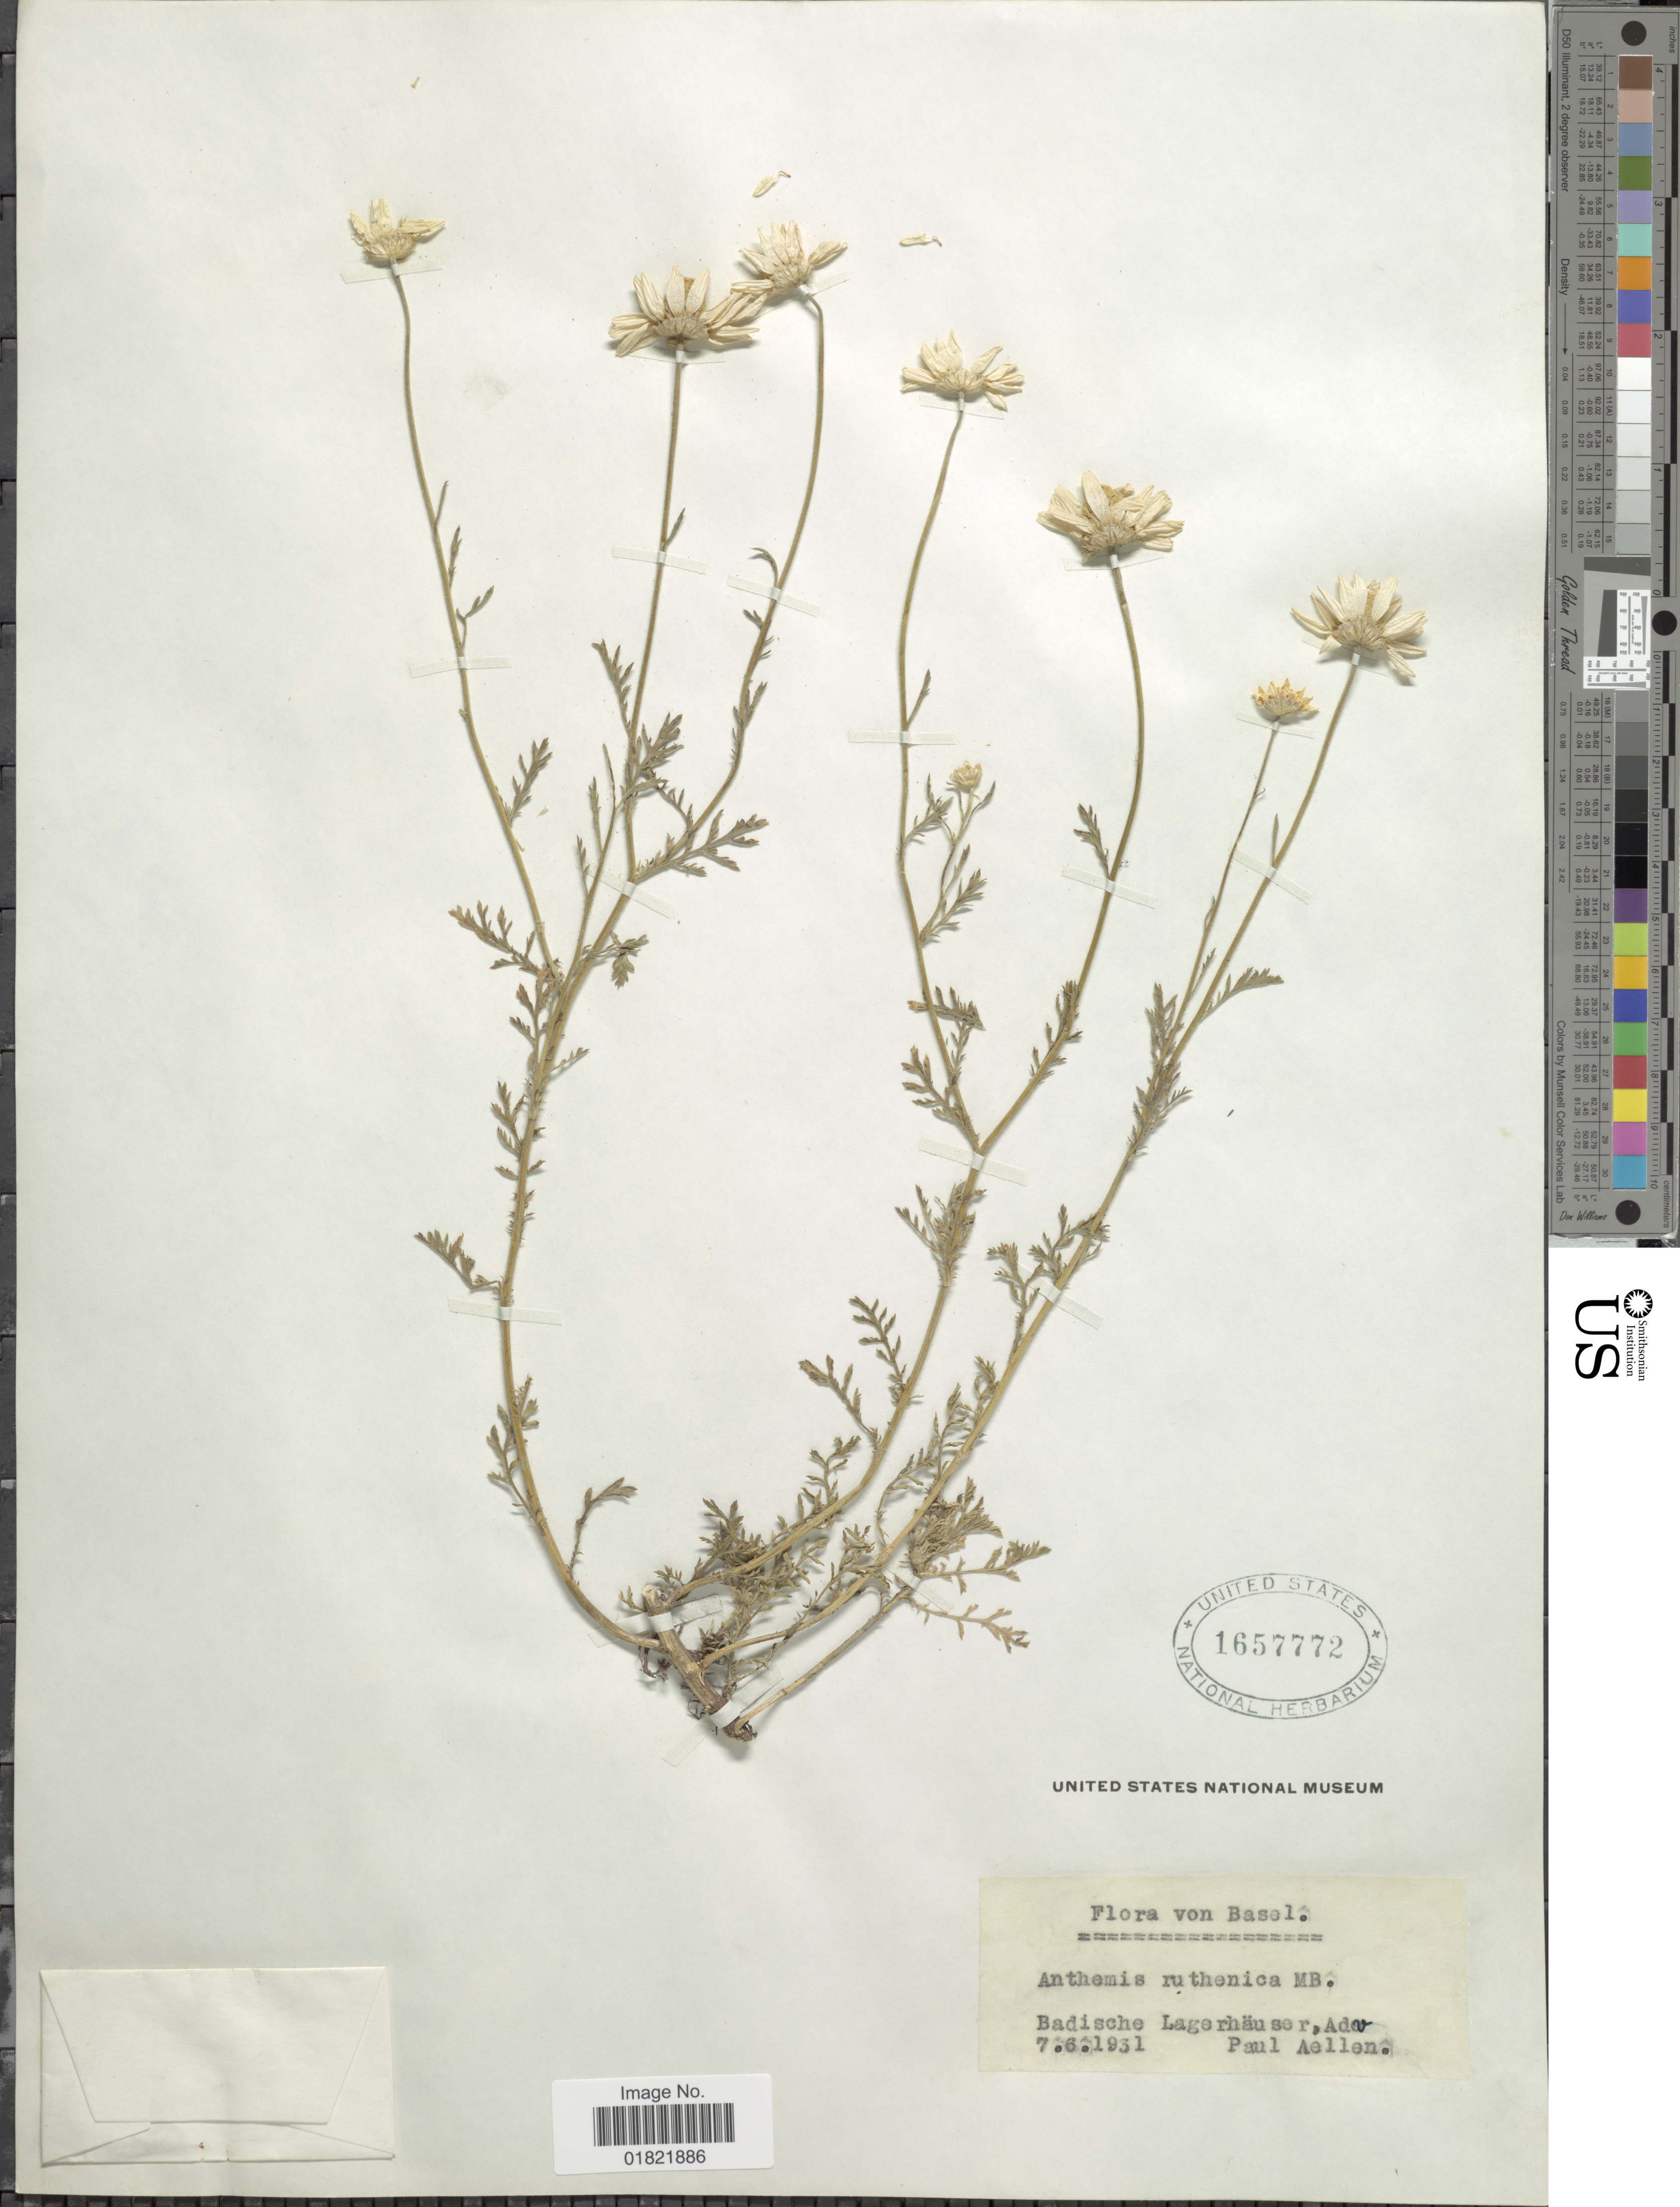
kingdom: Plantae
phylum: Tracheophyta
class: Magnoliopsida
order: Asterales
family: Asteraceae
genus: Anthemis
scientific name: Anthemis ruthenica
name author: M. Bieb.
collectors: P. Aellen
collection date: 1931-06-07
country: Switzerland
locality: Basel, Badische Lagerhauser, adv.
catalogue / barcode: US 1657772